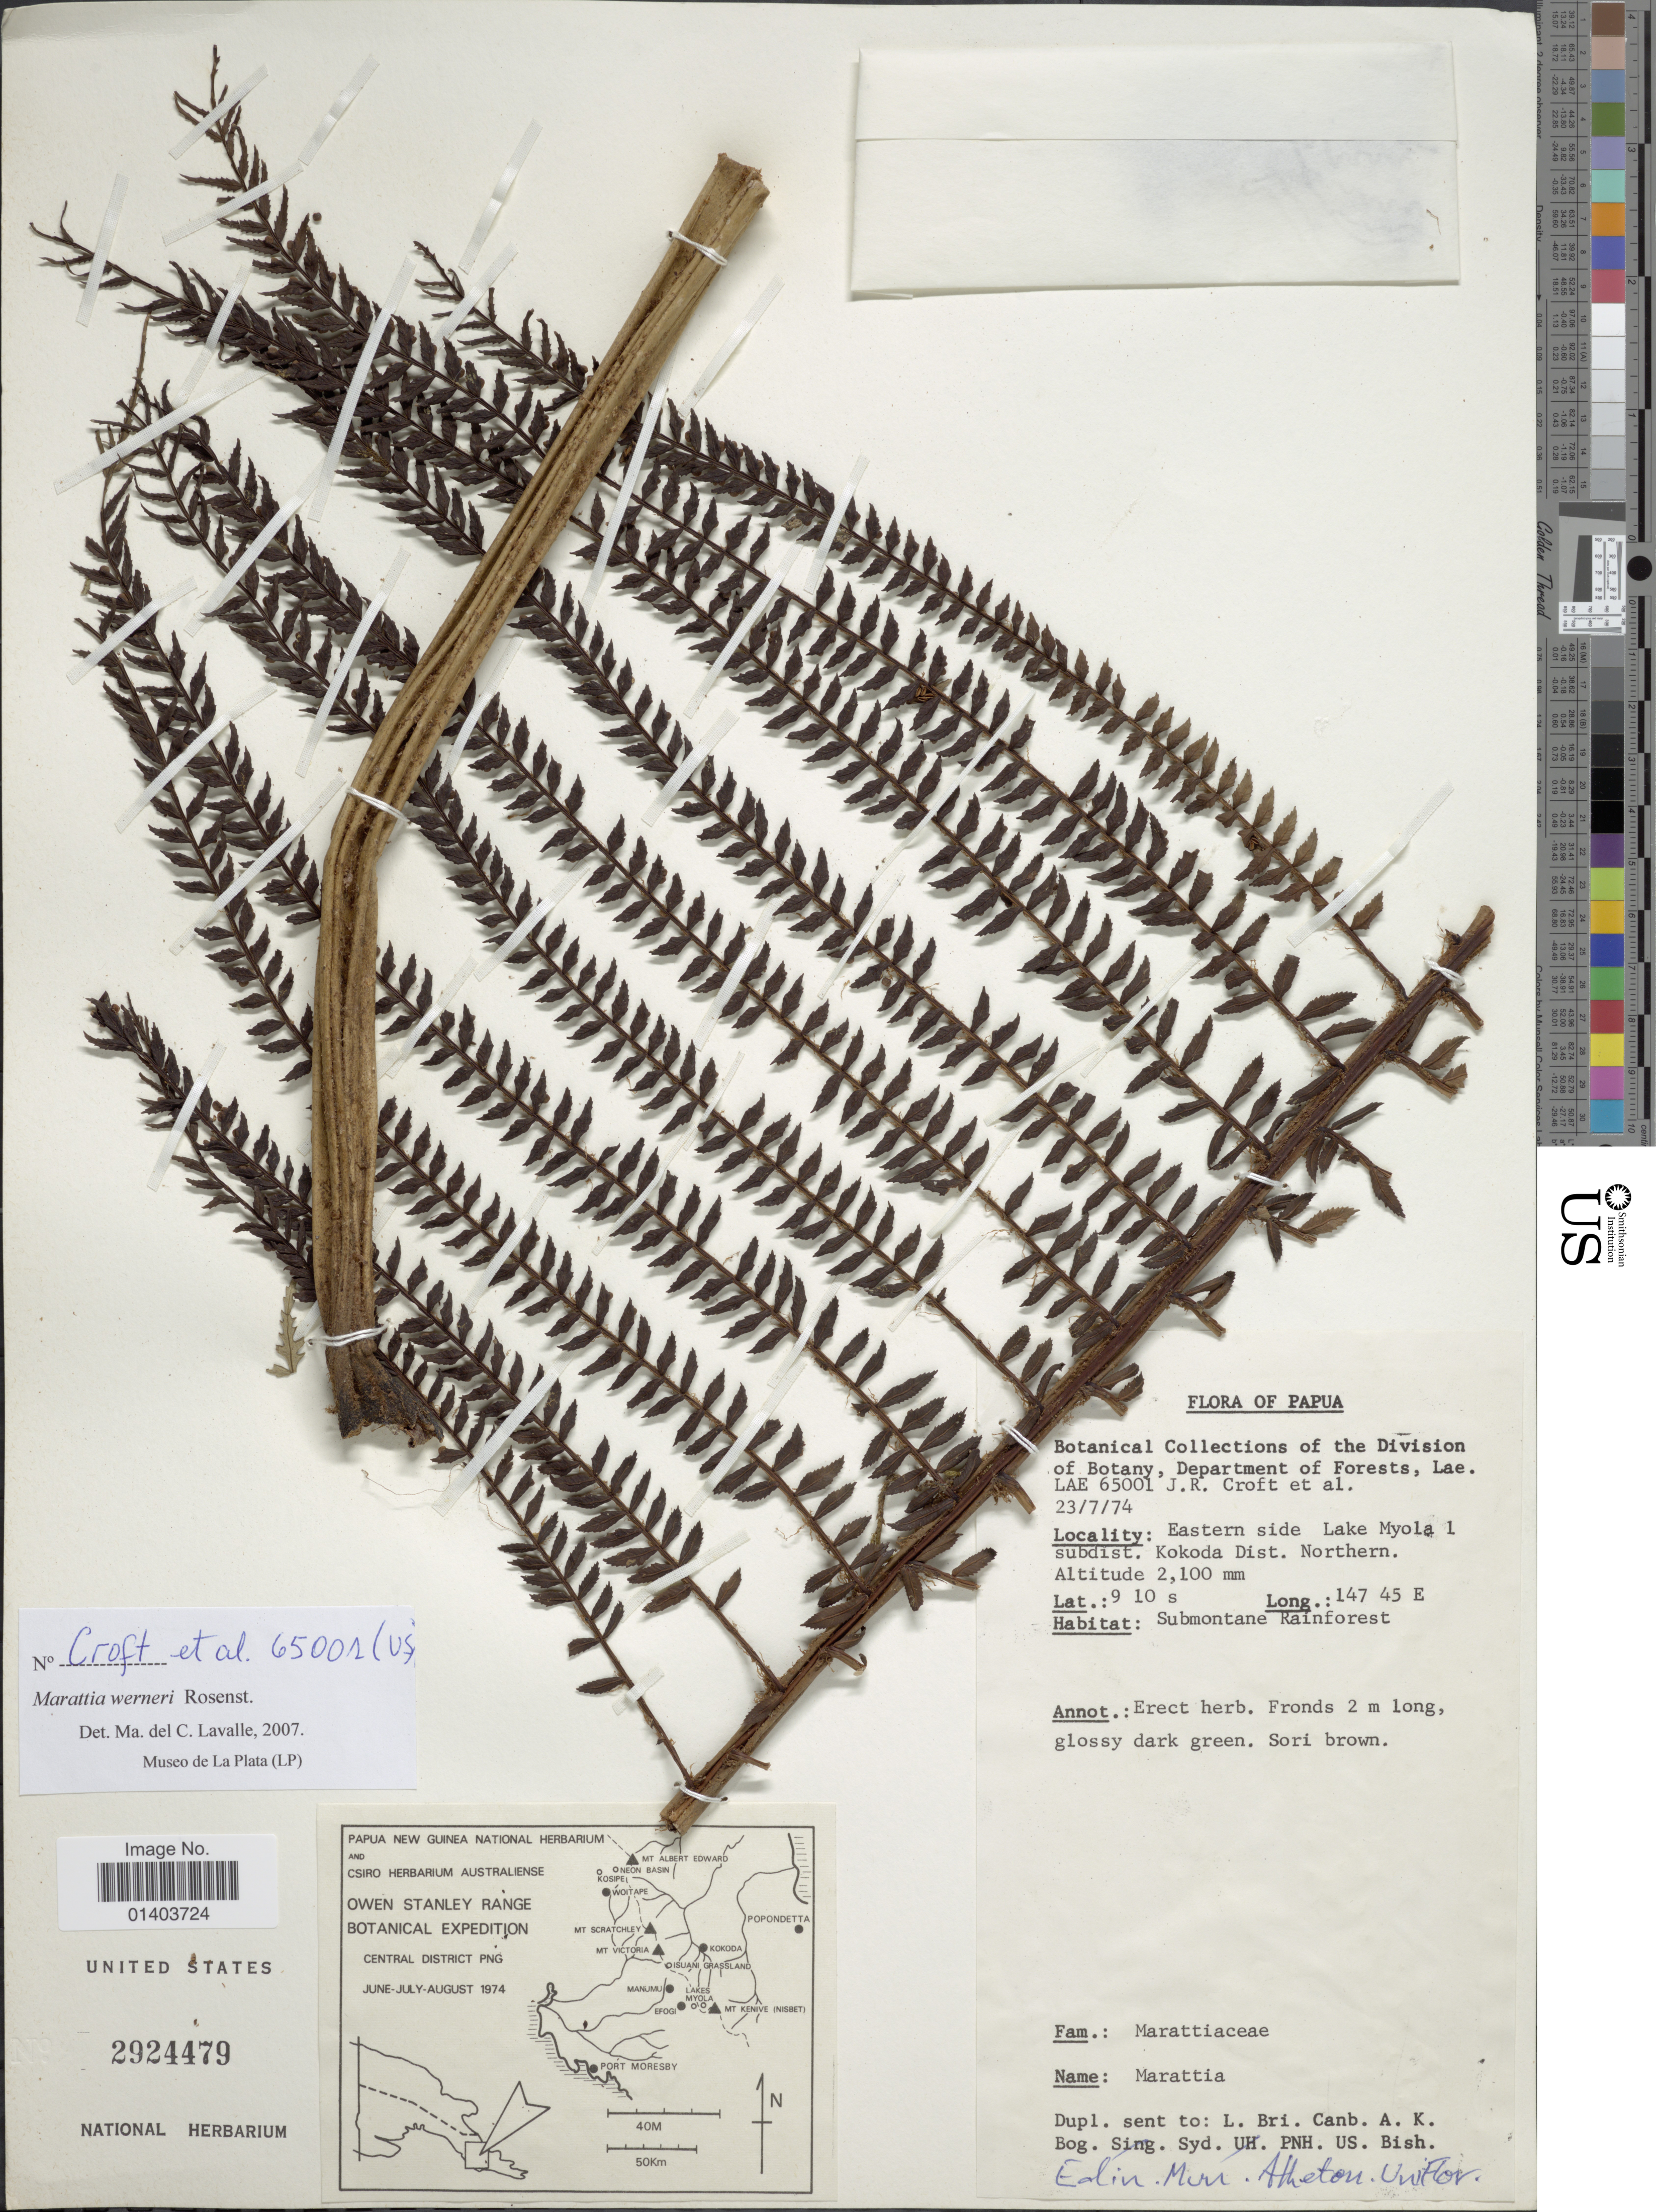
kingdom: Plantae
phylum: Tracheophyta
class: Polypodiopsida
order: Marattiales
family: Marattiaceae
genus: Ptisana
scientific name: Ptisana melanesica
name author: (Kuhn) Murdock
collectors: J. R. Croft & et al.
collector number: LAE 65001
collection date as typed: Transcribed d/m/y: 23/7/74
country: Papua New Guinea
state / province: Northern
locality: Eastern side lake Myola subdist. Kokoda Dist Northern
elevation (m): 2100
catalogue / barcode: US 2924479